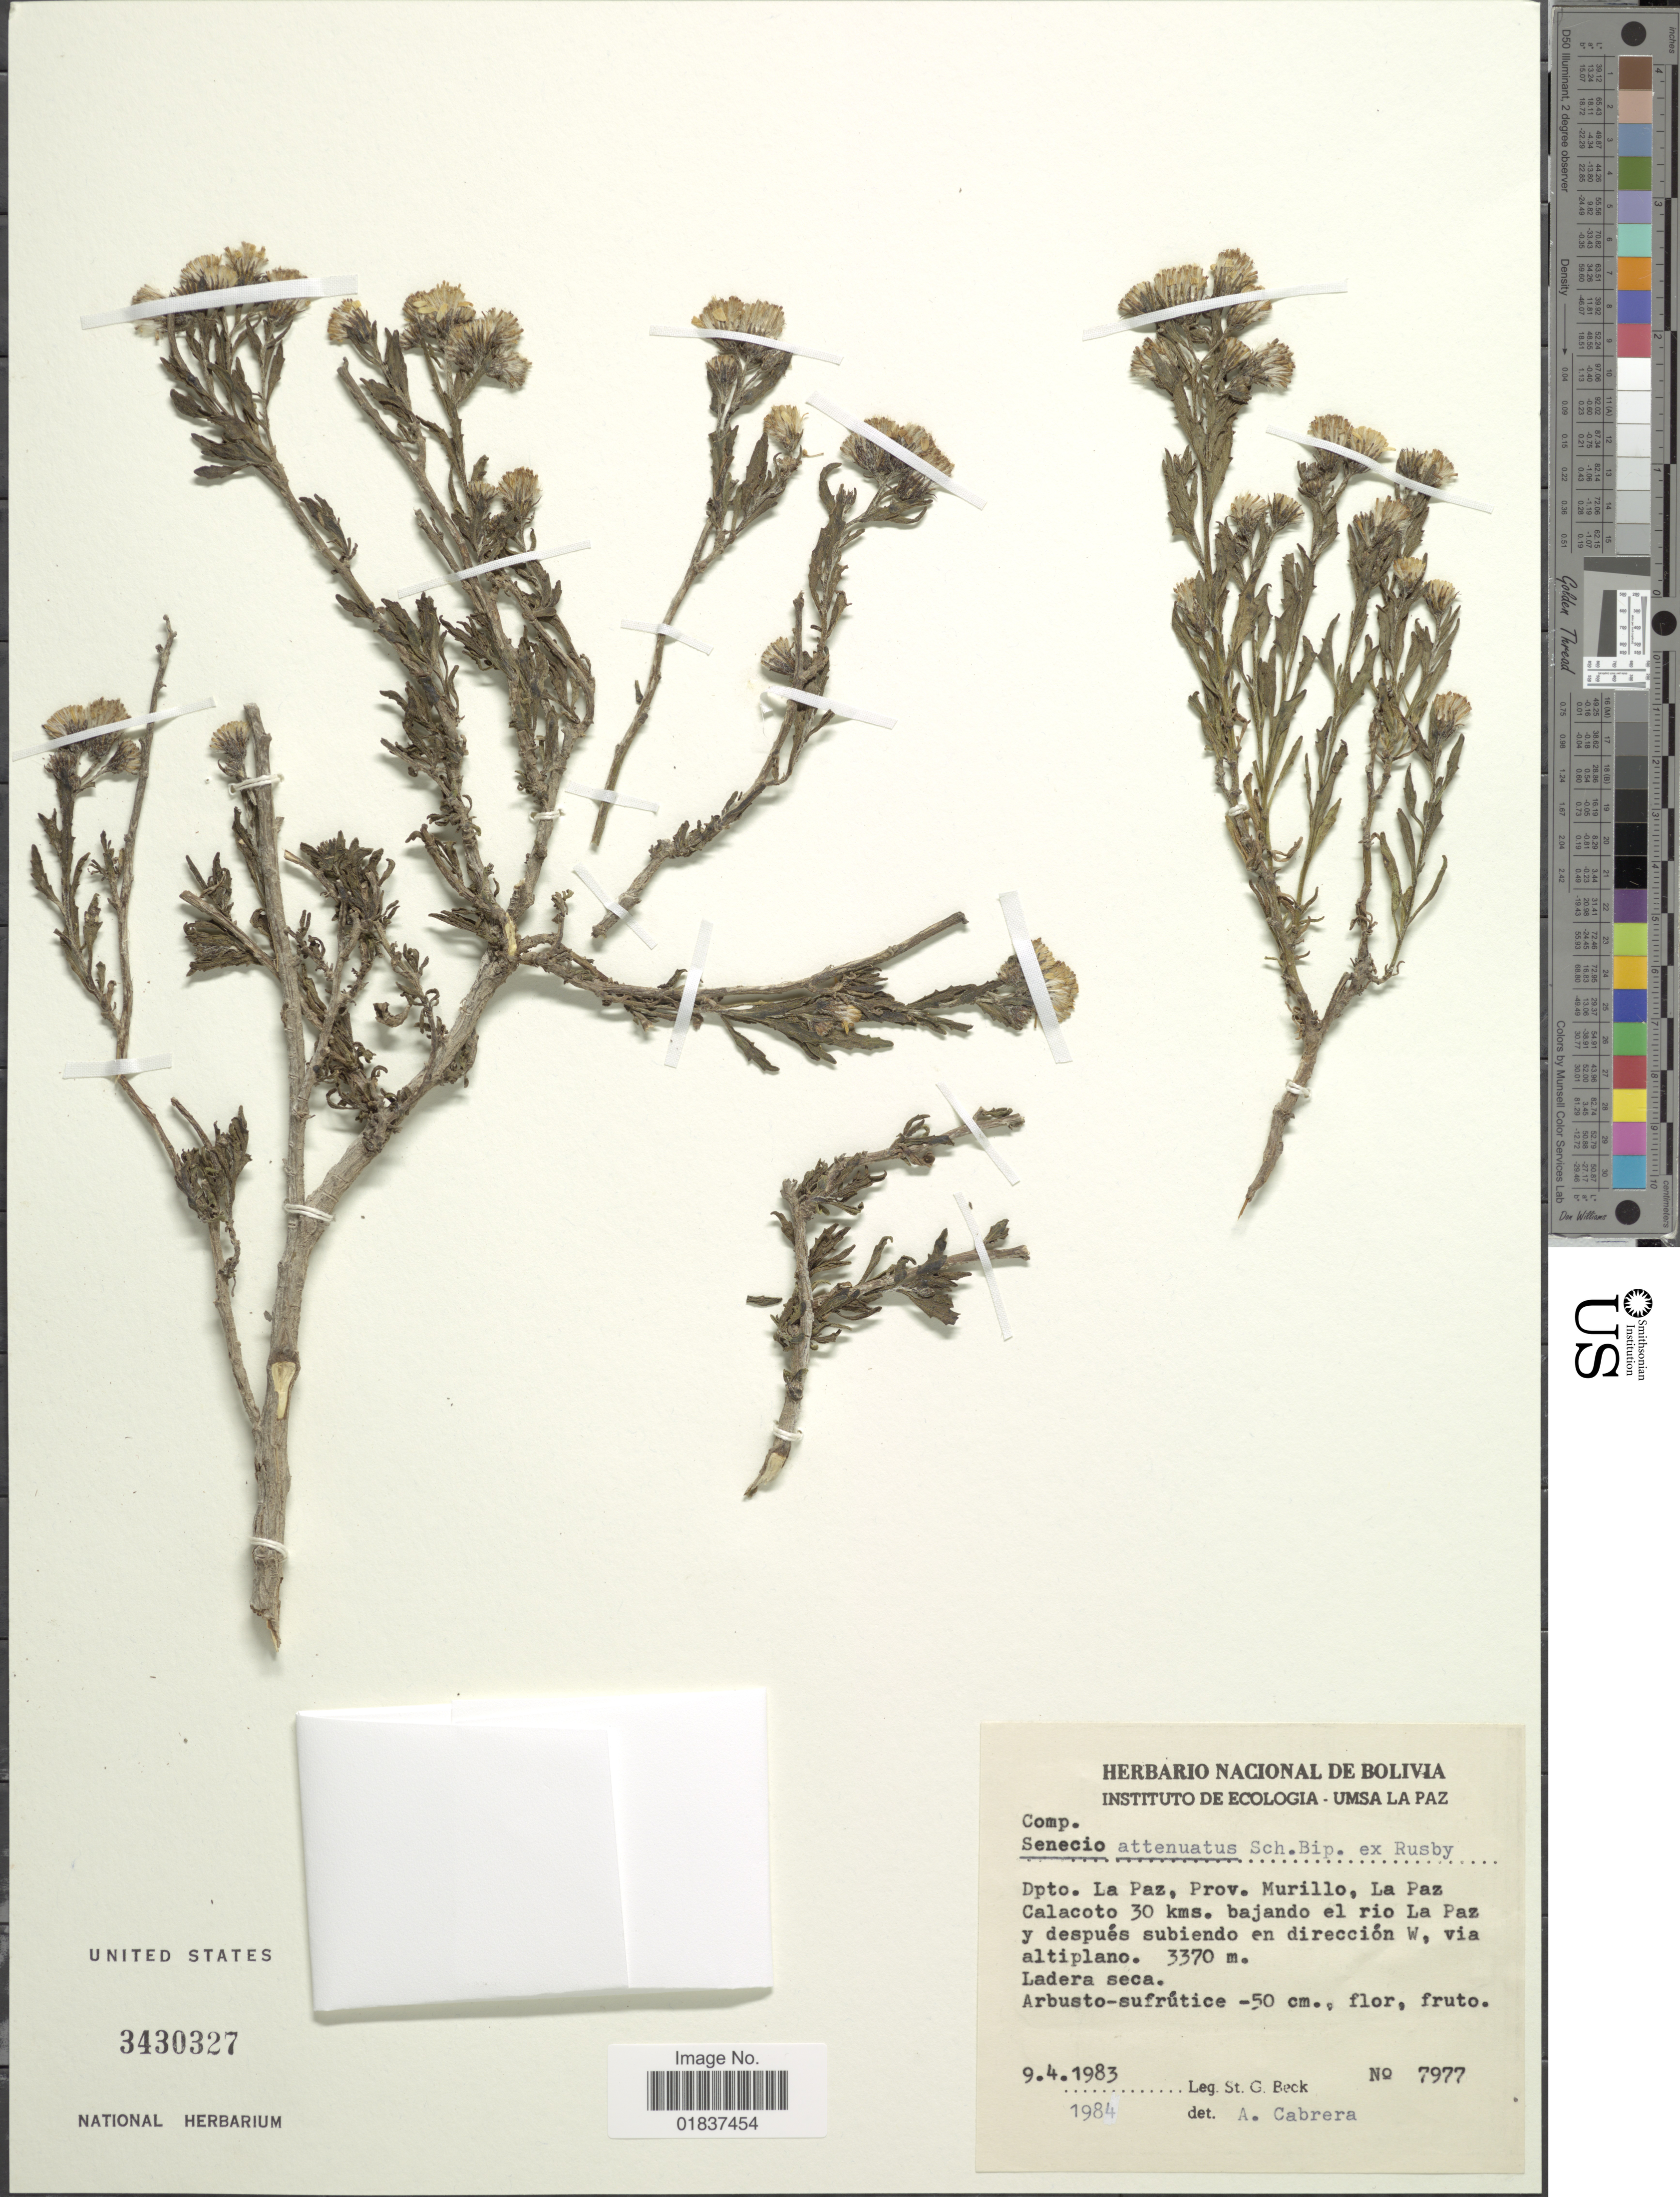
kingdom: Plantae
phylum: Tracheophyta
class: Magnoliopsida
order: Asterales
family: Asteraceae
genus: Senecio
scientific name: Senecio potosianus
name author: Klatt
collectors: S. G. Beck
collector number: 7977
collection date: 1983-04-09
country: Bolivia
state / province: La Paz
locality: Dpto. La Paz, Prov. Murillo, La Paz Calacoto 30 kms. bajando el rio La Paz y despues subiendo en direccion W, via altiplano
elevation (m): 3370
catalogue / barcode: US 3430327